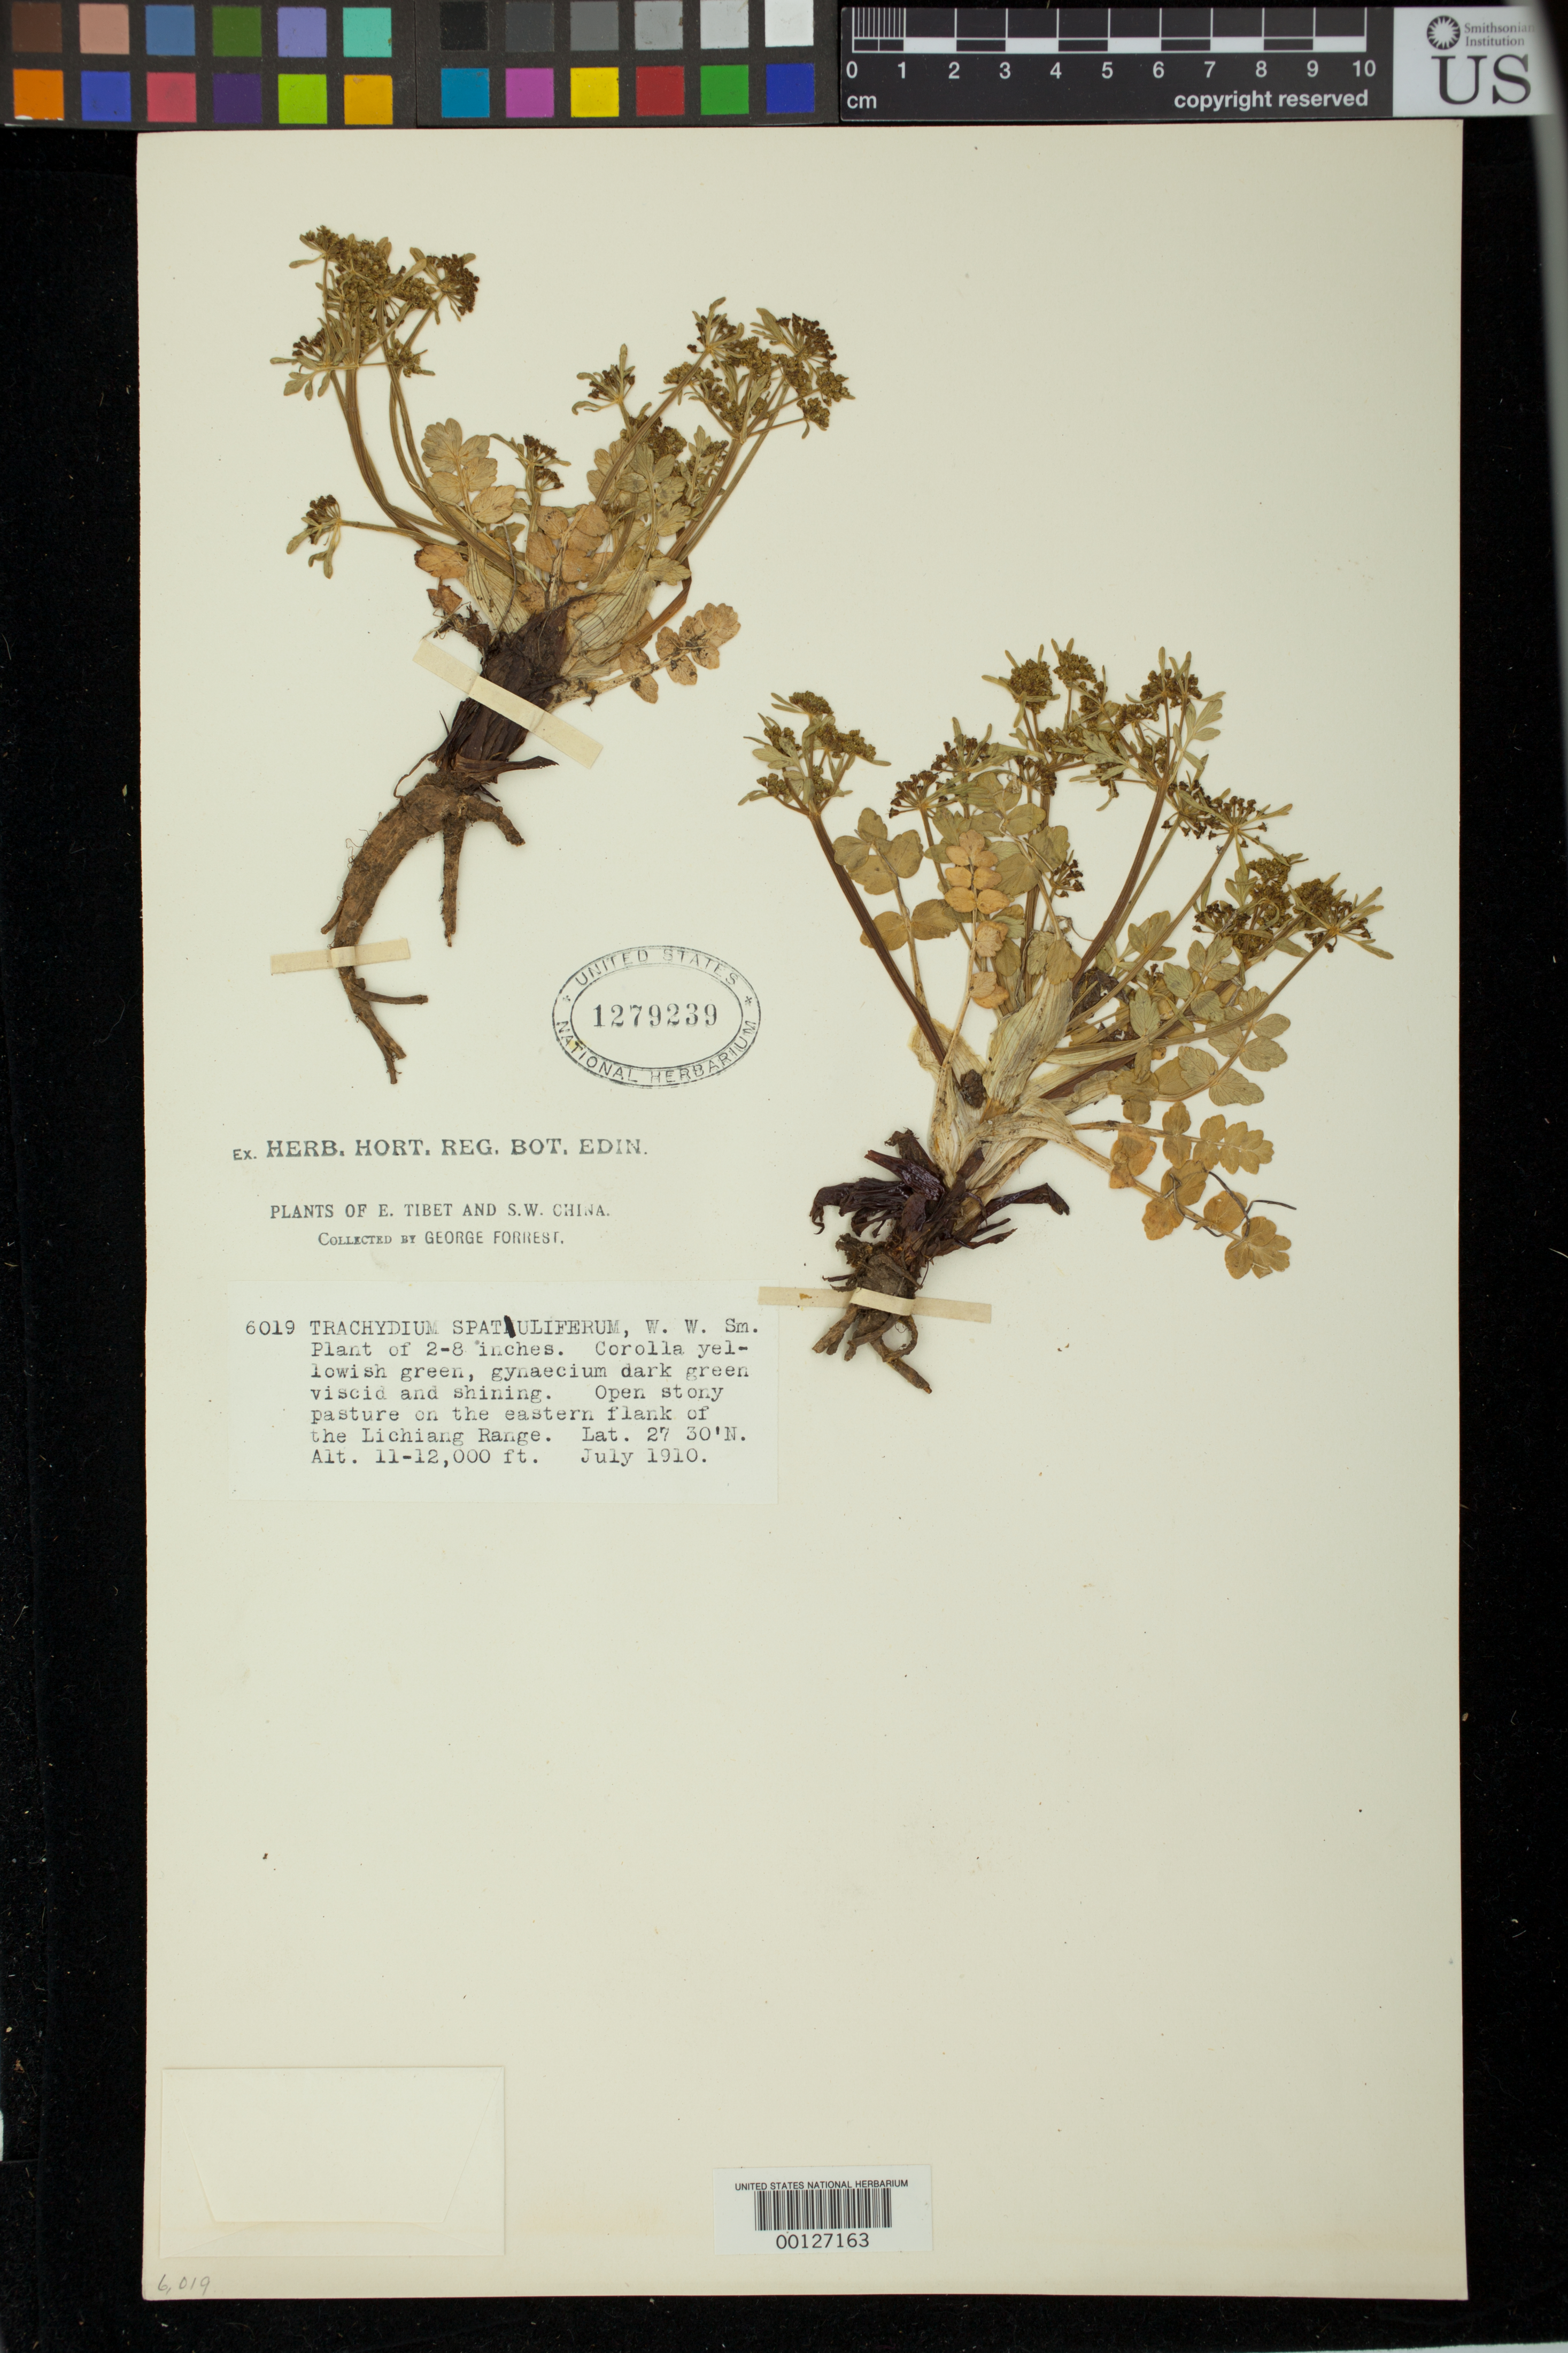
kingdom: Plantae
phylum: Tracheophyta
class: Magnoliopsida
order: Apiales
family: Apiaceae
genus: Trachydium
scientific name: Trachydium spatuliferum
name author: W.W. Sm.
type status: Isotype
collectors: G. Forrest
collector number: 6019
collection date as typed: Jul 1910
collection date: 1910-07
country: China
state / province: Yunnan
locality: Eastern flank of Lichiang Range.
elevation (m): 3353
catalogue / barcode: US 1279239